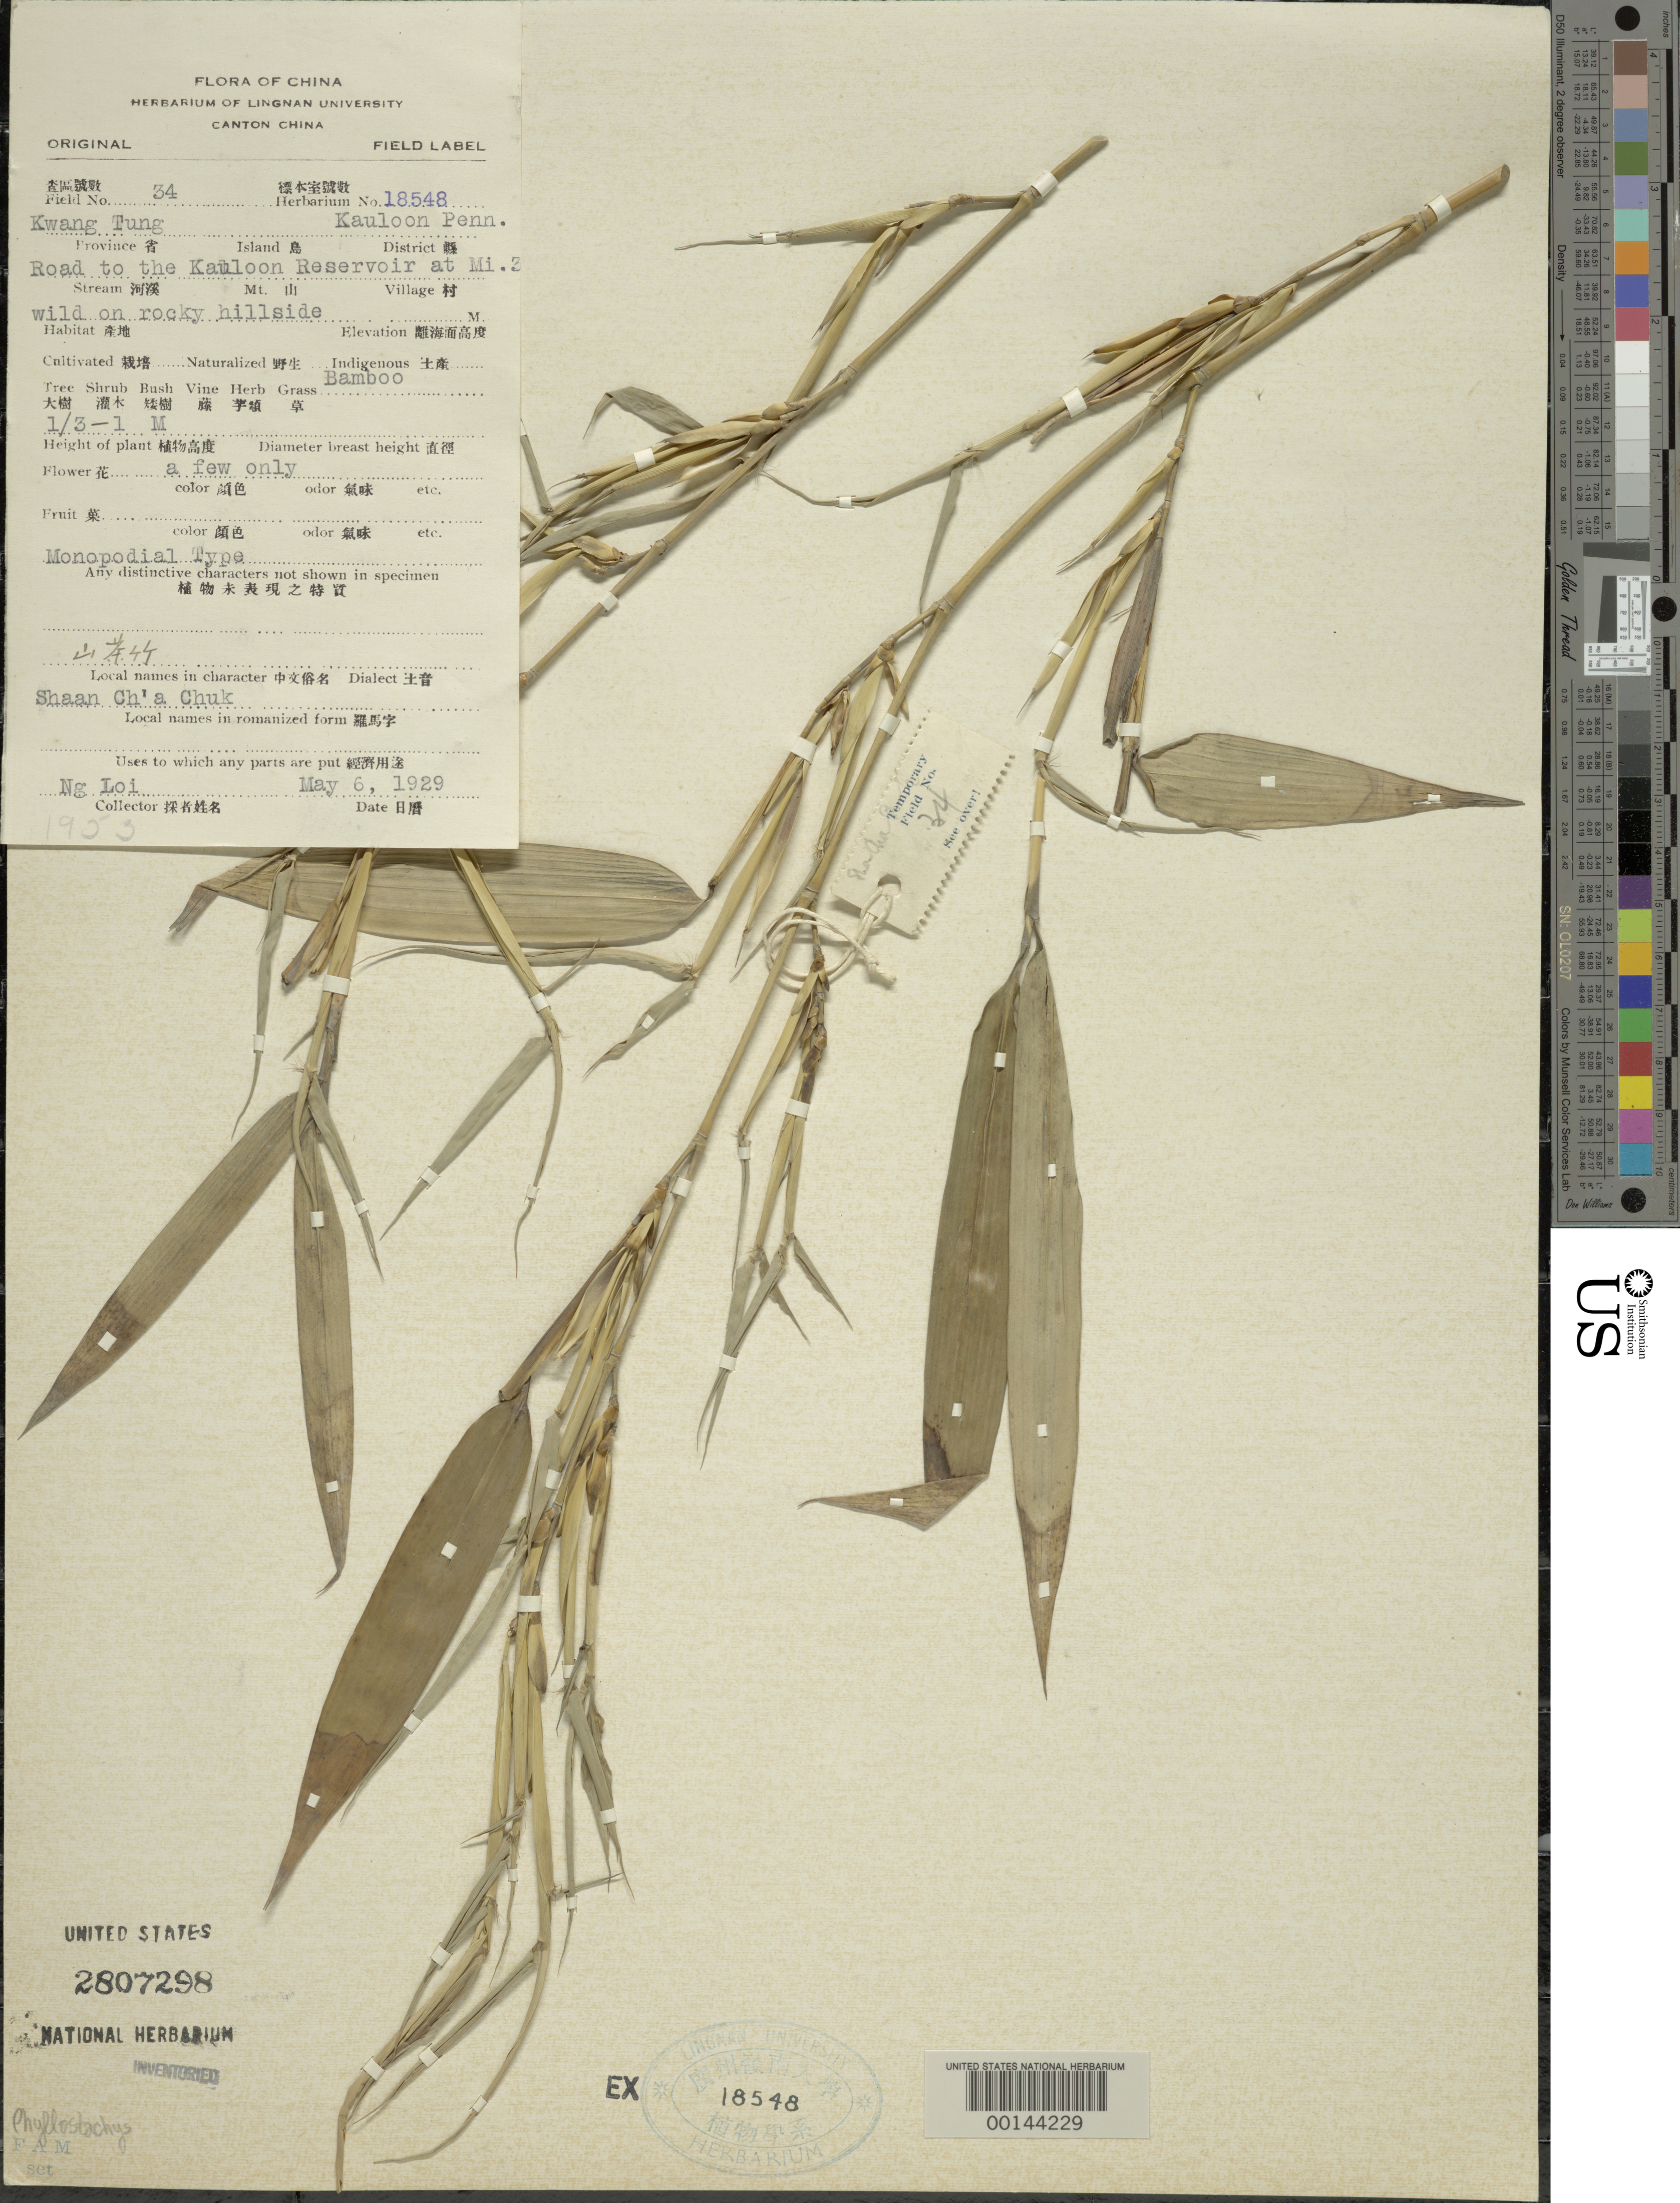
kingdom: Plantae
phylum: Tracheophyta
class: Liliopsida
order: Poales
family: Poaceae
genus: Phyllostachys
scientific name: Phyllostachys sp.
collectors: L. Ng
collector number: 34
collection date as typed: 06 May 1929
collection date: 1929-05-06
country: China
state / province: Guangdong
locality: Kauloon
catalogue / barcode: US 2807298